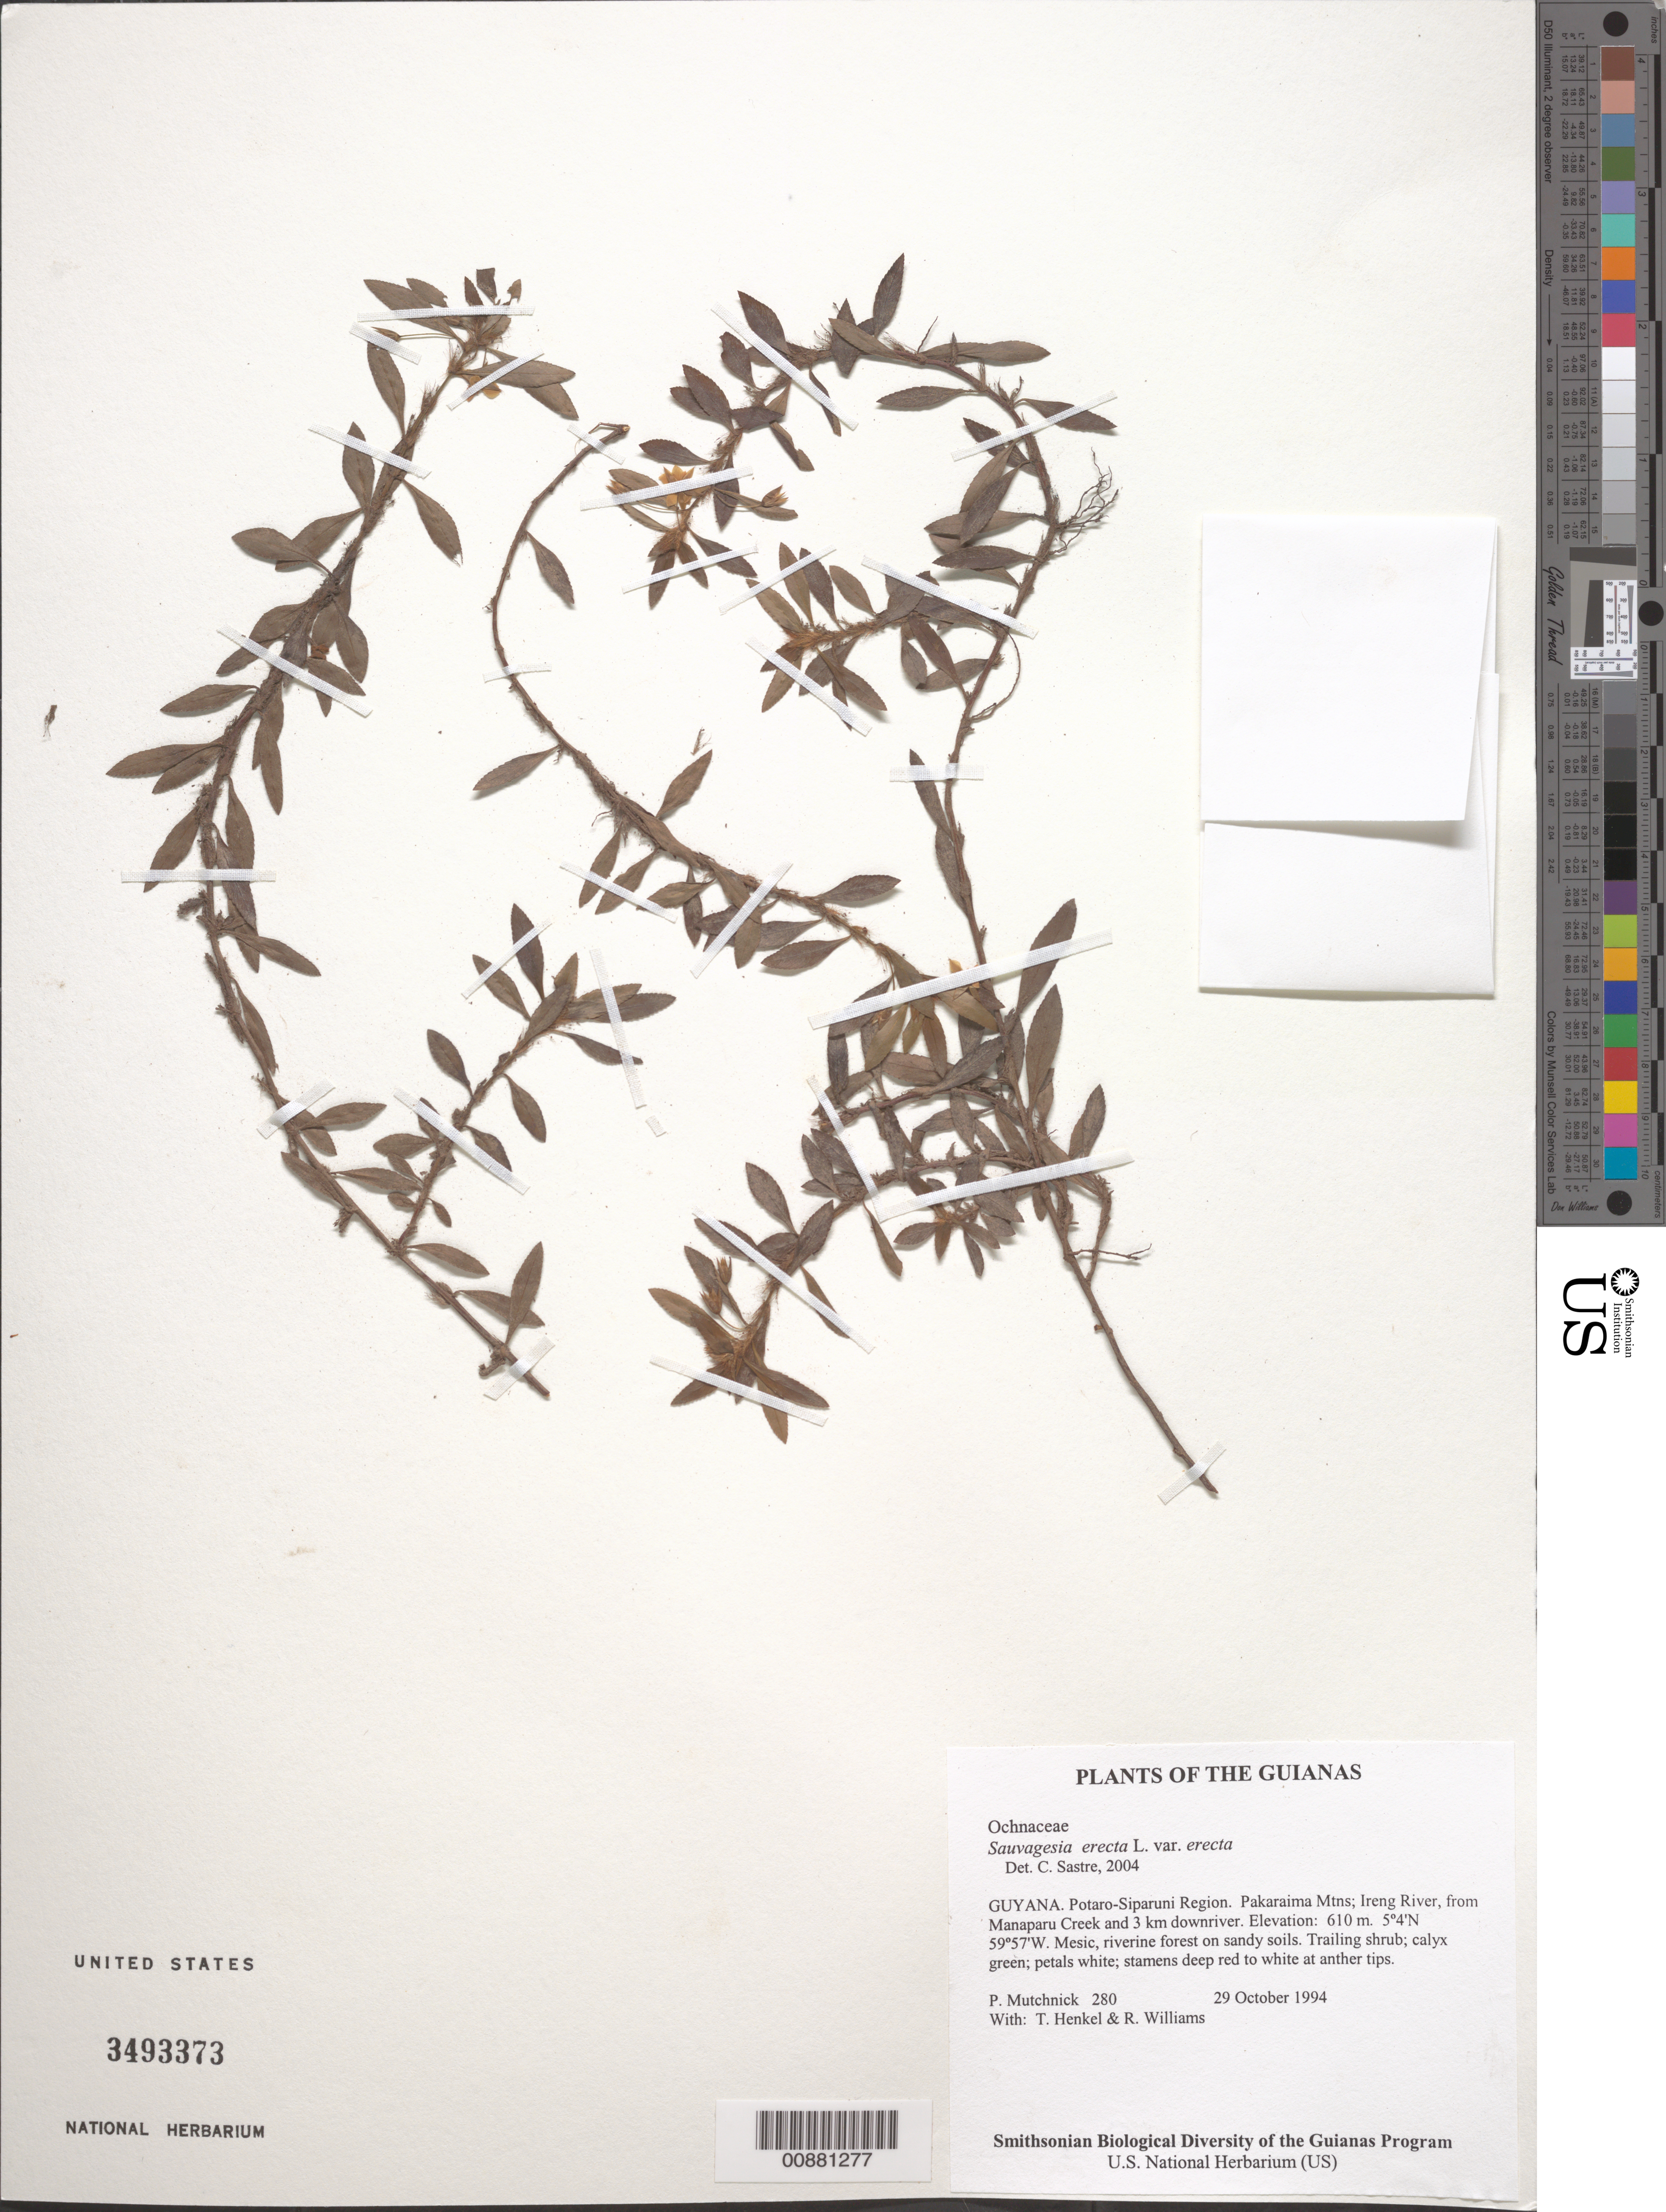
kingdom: Plantae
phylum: Tracheophyta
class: Magnoliopsida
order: Malpighiales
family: Ochnaceae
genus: Sauvagesia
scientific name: Sauvagesia erecta var. erecta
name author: L.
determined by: Sastre, C. H. L.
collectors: P. Mutchnick, T. Henkel & R. Williams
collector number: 280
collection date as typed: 29 October 1994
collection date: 1994-10-29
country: Guyana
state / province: Potaro-Siparuni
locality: Pakaraima Mtns; Ireng River, from Manaparu Creek and 3 km downriver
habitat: Mesic, riverine forest on sandy soils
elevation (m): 610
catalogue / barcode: US 3493373